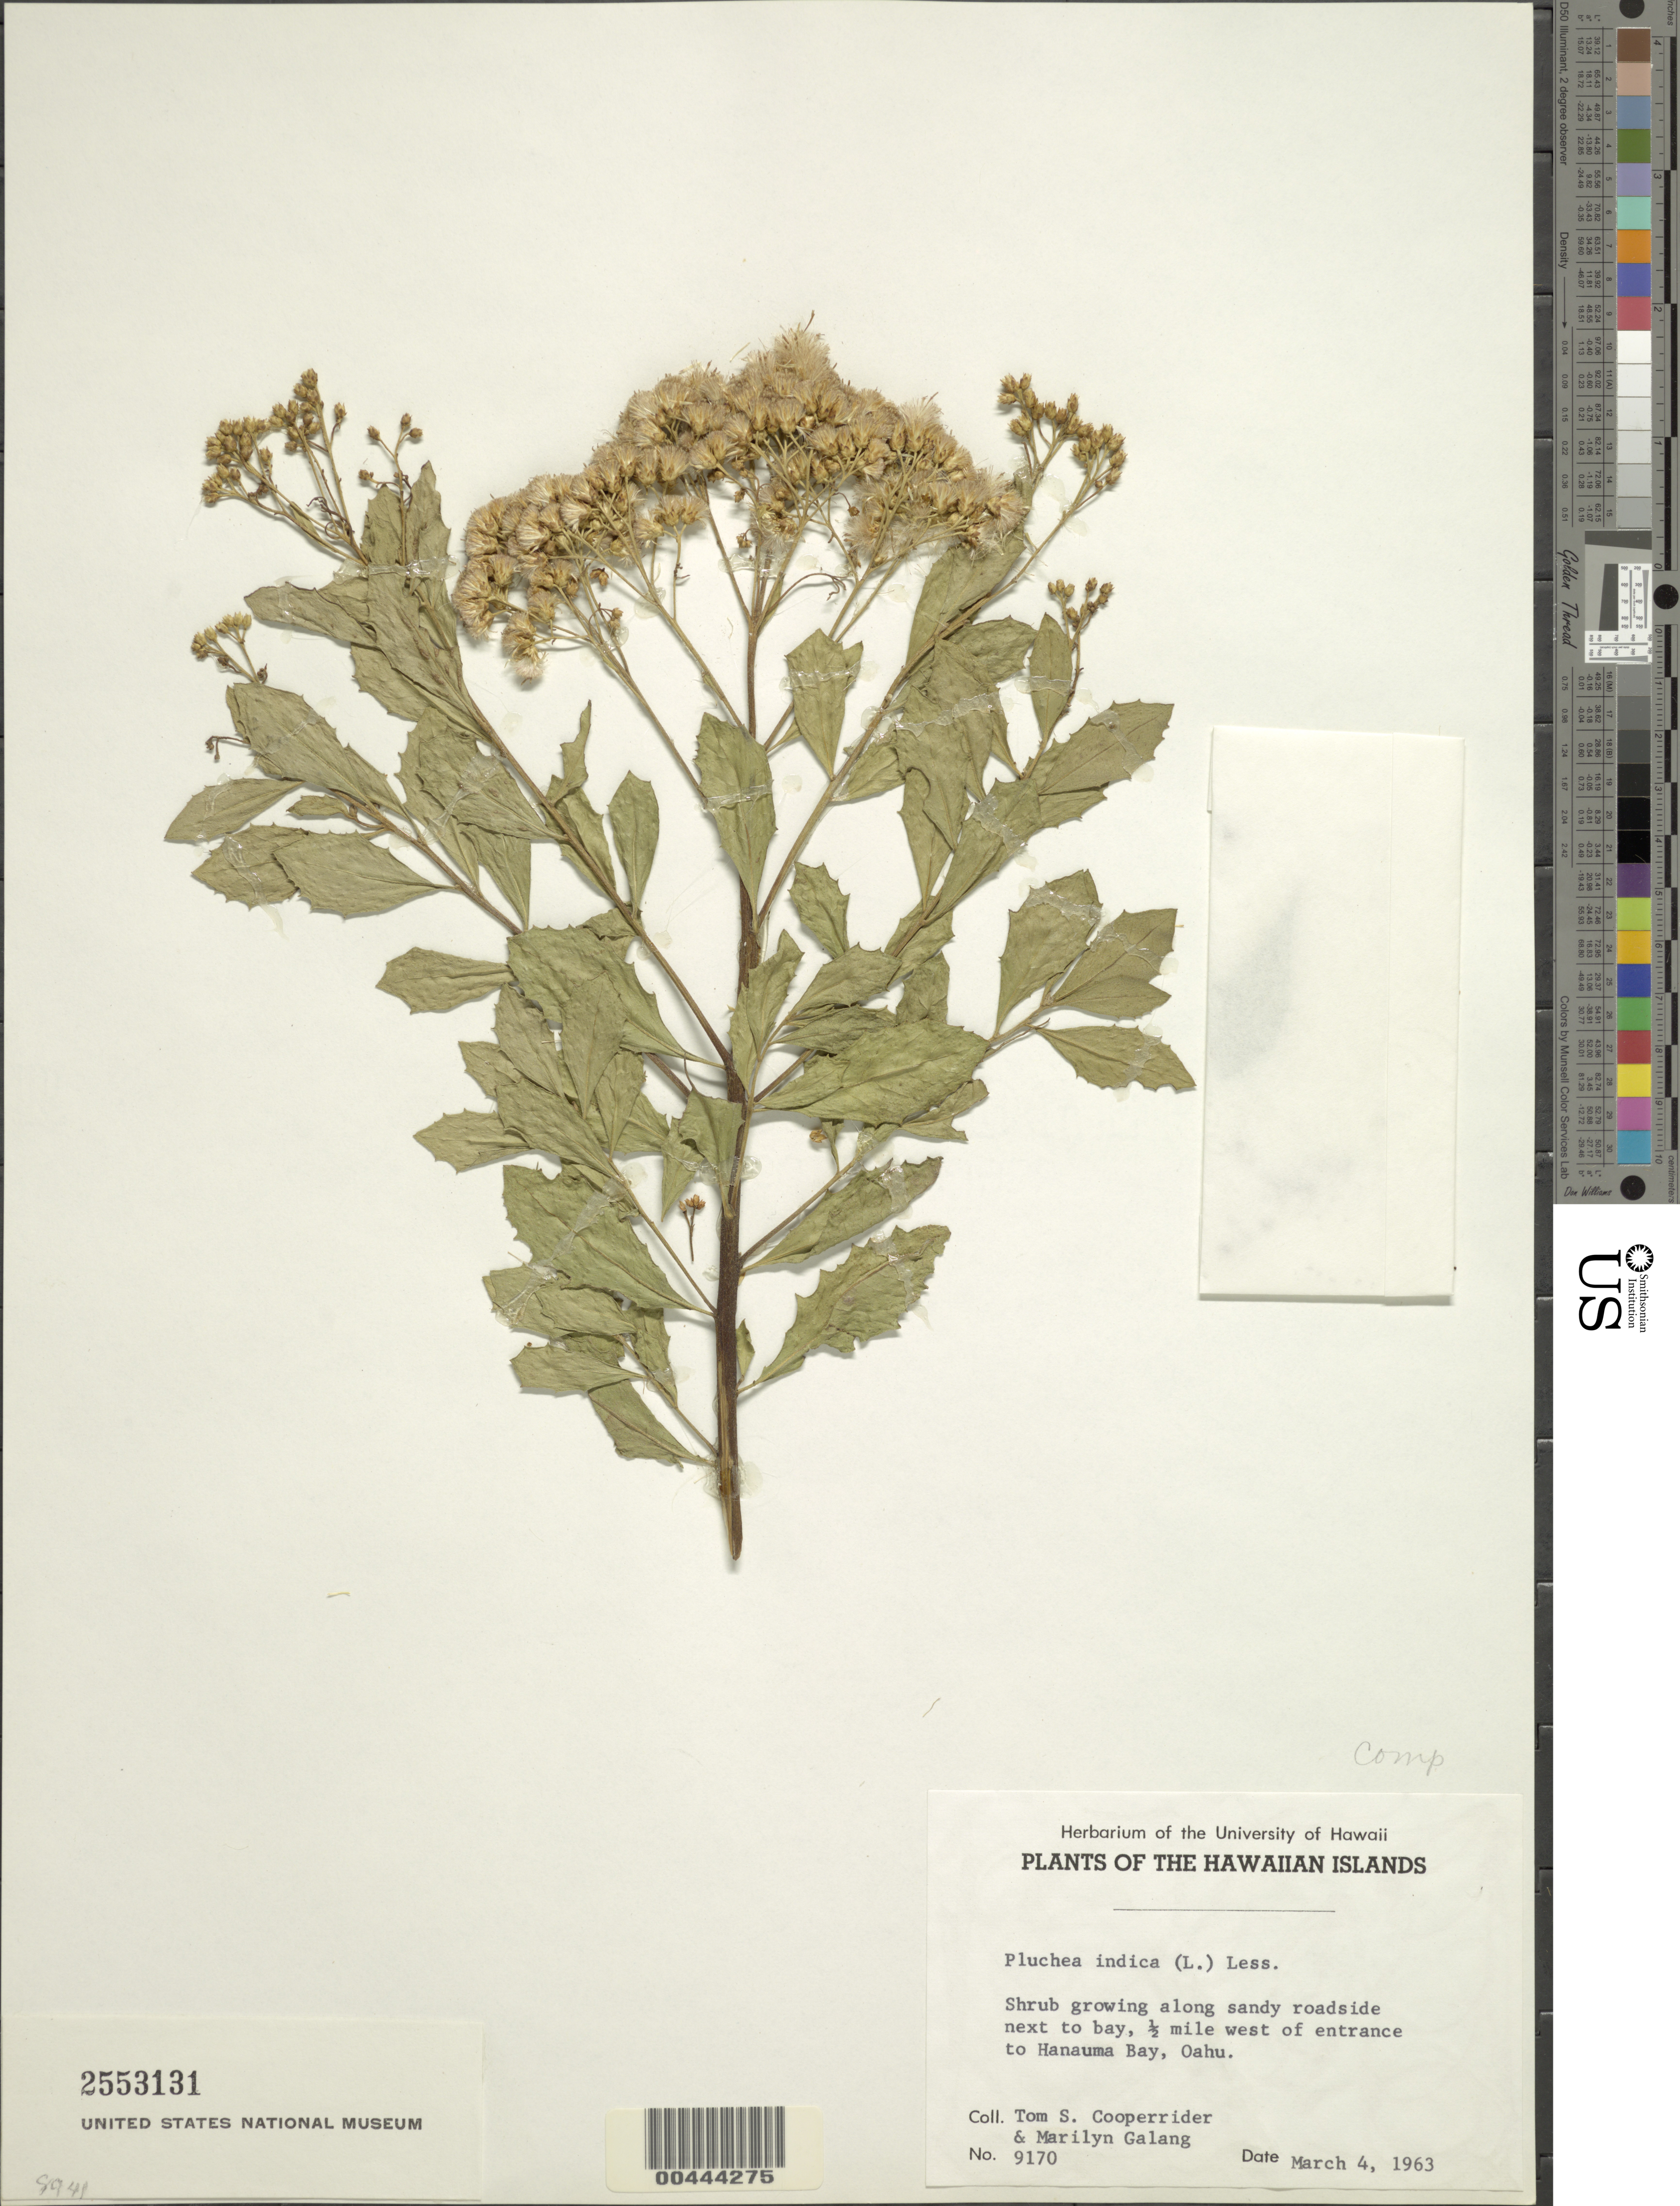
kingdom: Plantae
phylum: Tracheophyta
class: Magnoliopsida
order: Asterales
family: Asteraceae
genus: Pluchea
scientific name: Pluchea indica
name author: (L.) Less.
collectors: T. S. Cooperrider & M. Galang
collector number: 9170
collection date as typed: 4 Mar 1963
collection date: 1963-03-04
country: United States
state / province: Hawaii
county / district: Honolulu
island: Oahu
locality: Along sandy roadside next to bay, 0.50 mi W of entrance to Hanauma Bay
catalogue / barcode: US 2553131